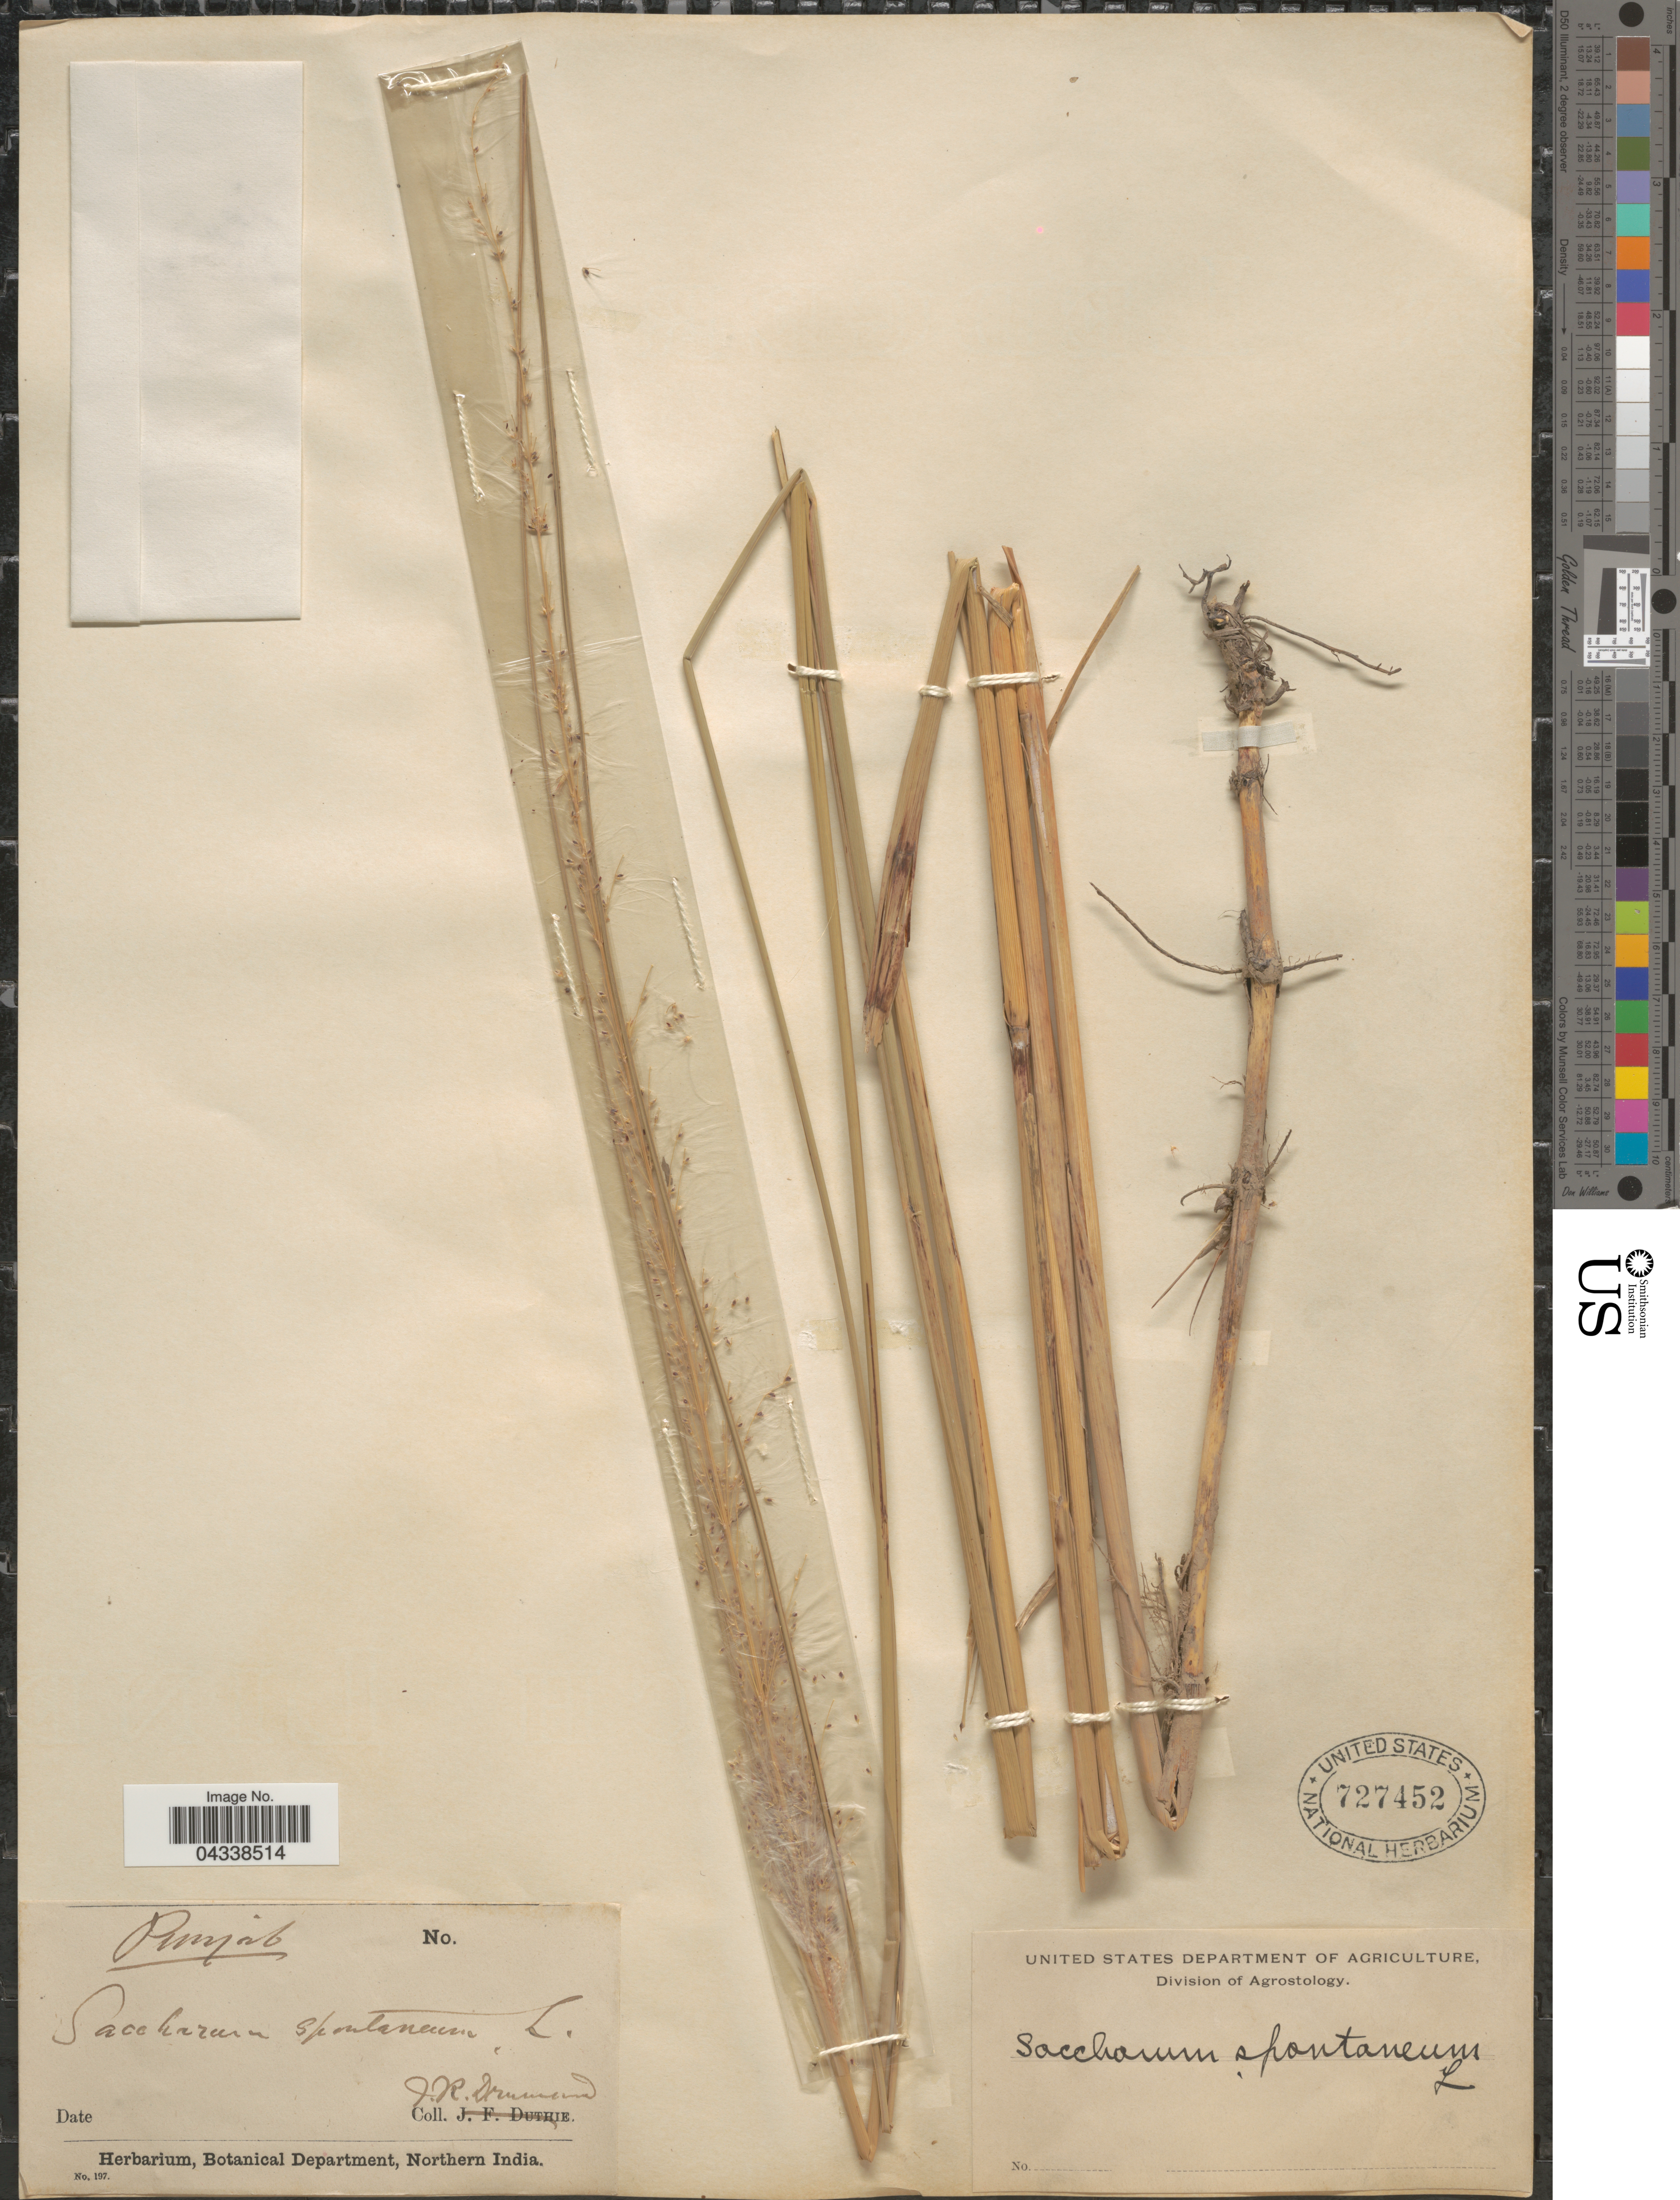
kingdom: Plantae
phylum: Tracheophyta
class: Liliopsida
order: Poales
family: Poaceae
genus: Saccharum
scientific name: Saccharum spontaneum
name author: L.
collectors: J. R. Drummond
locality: Punjab.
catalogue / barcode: US 727452